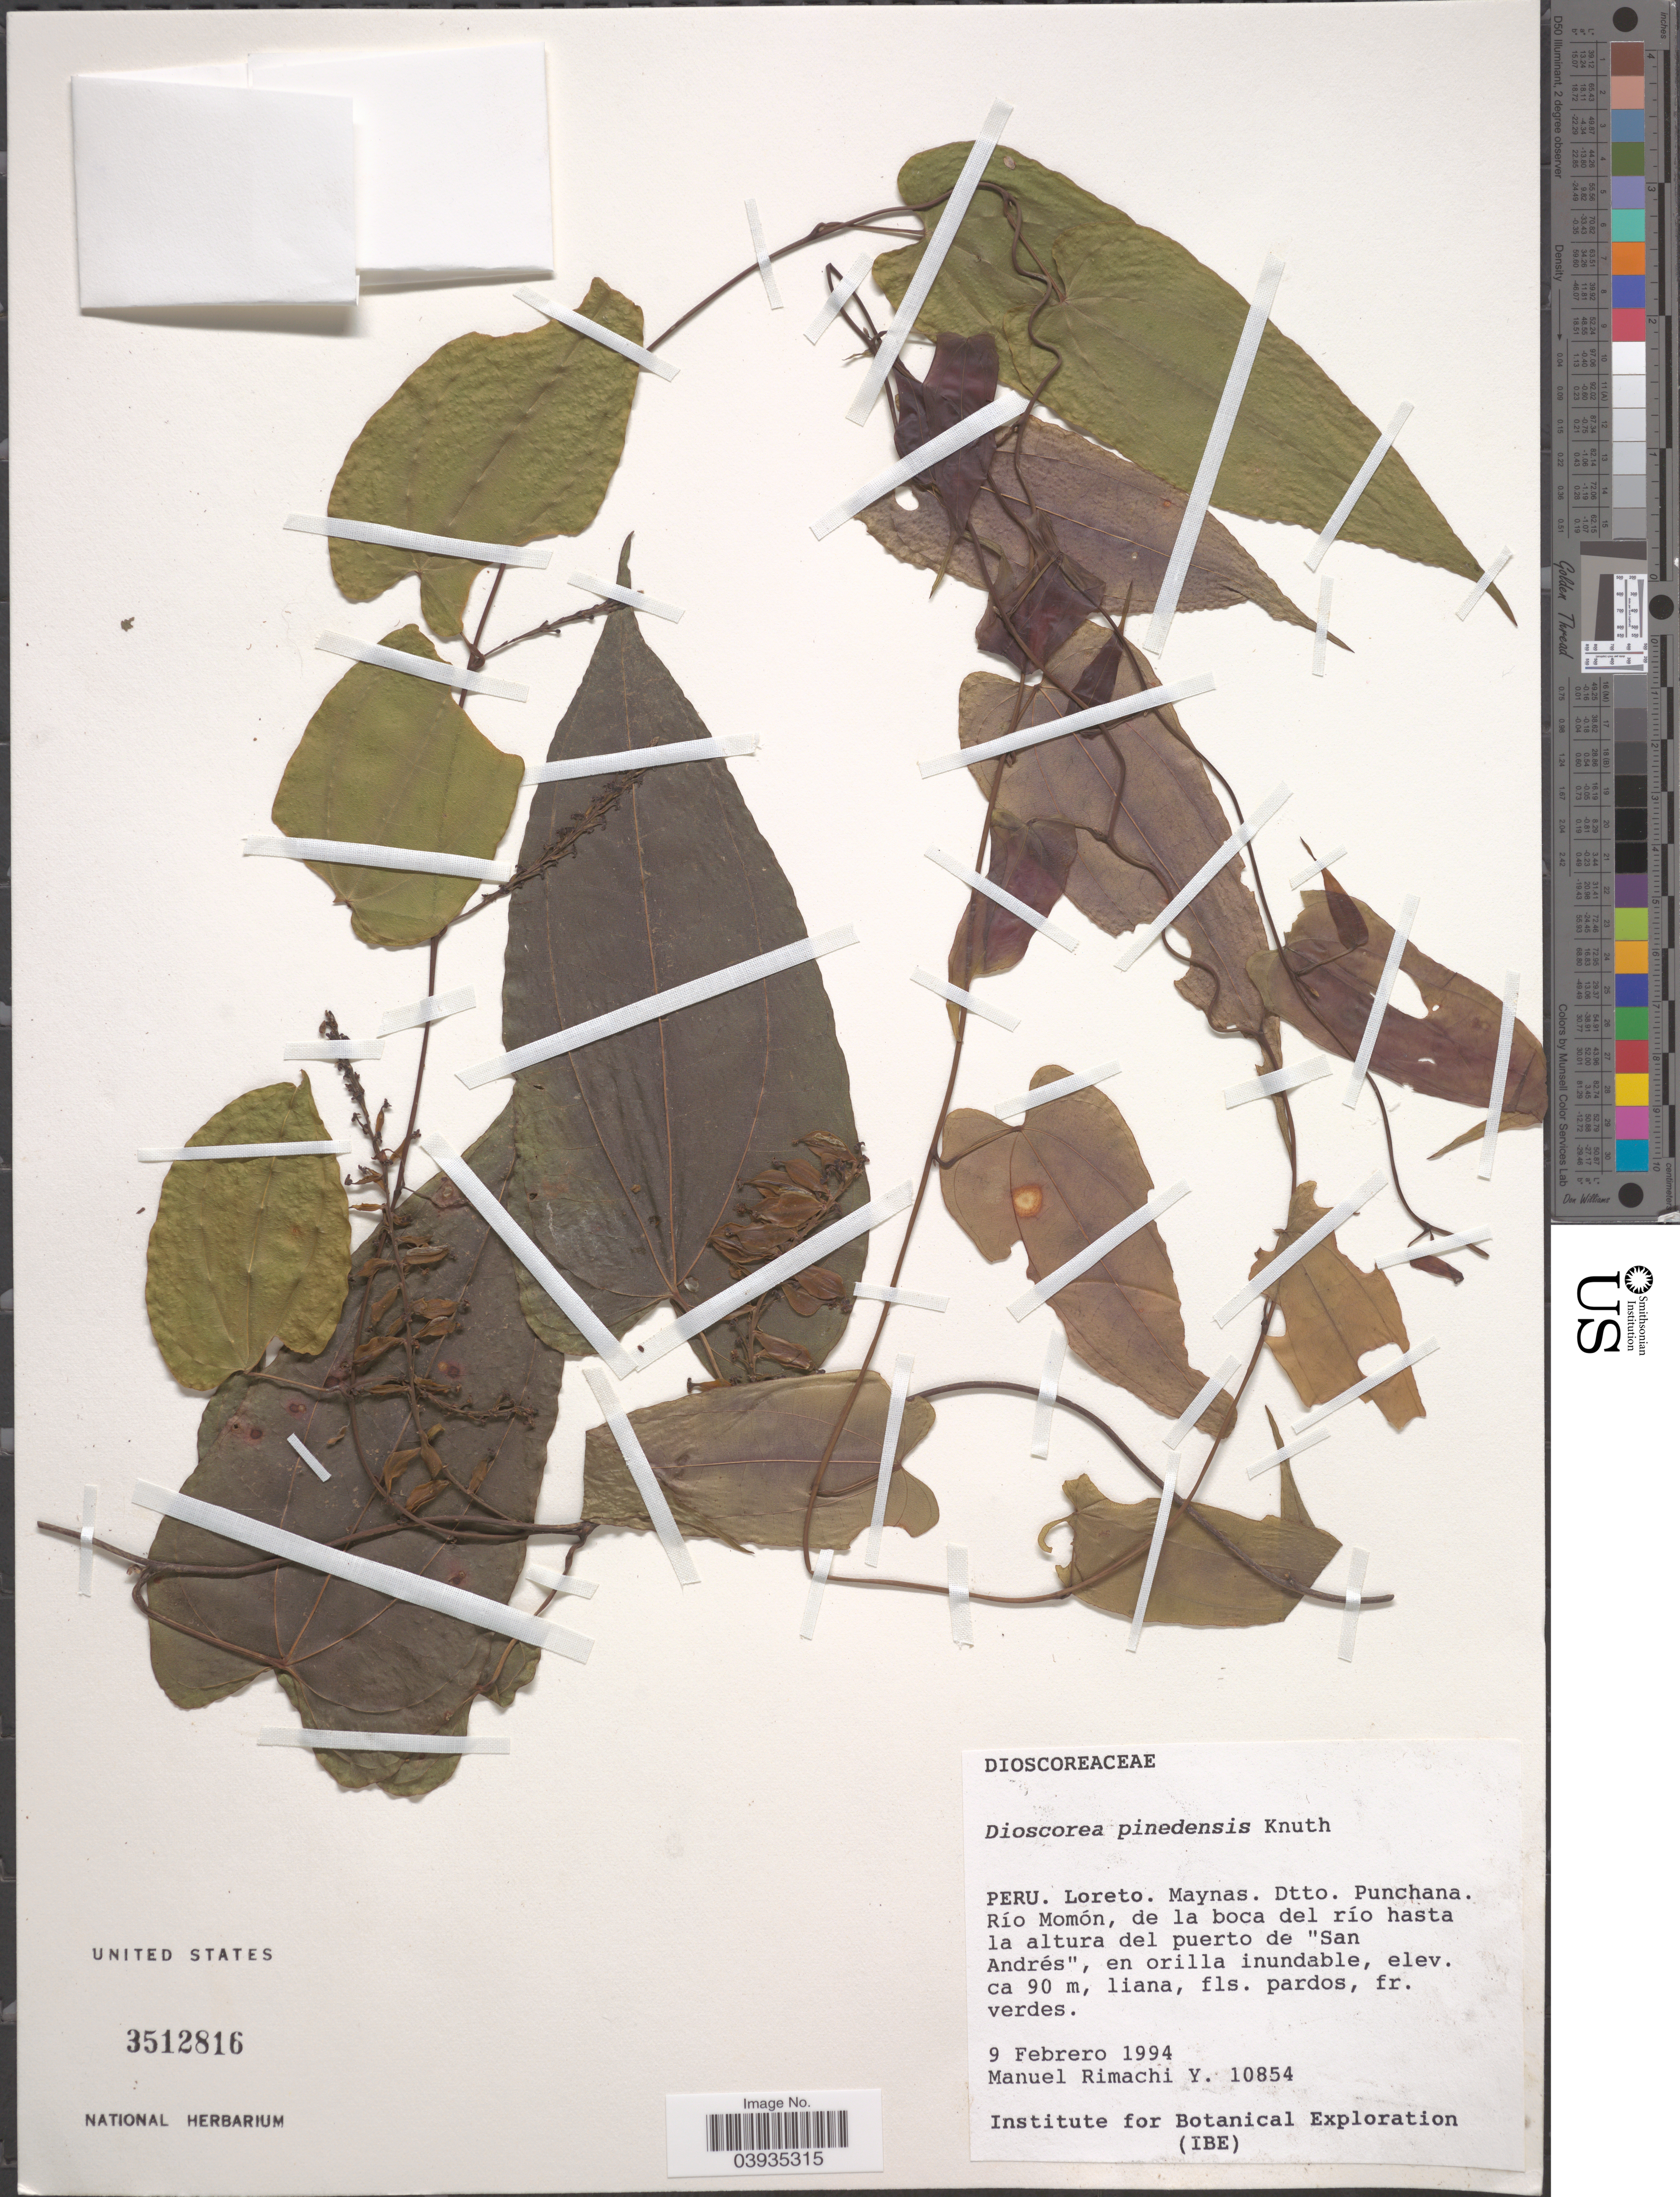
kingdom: Plantae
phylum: Tracheophyta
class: Liliopsida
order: Dioscoreales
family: Dioscoreaceae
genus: Dioscorea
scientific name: Dioscorea pinedensis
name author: R. Knuth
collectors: M. Rimachi Y.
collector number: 10854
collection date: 1994-02-09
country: Peru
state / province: Loreto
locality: Maynas. Dtto. Punchana. Río Momón, de la boca del río hasta la altura del puerto de "San Andrés", en orilla inundable.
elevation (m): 90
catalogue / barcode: US 3512816